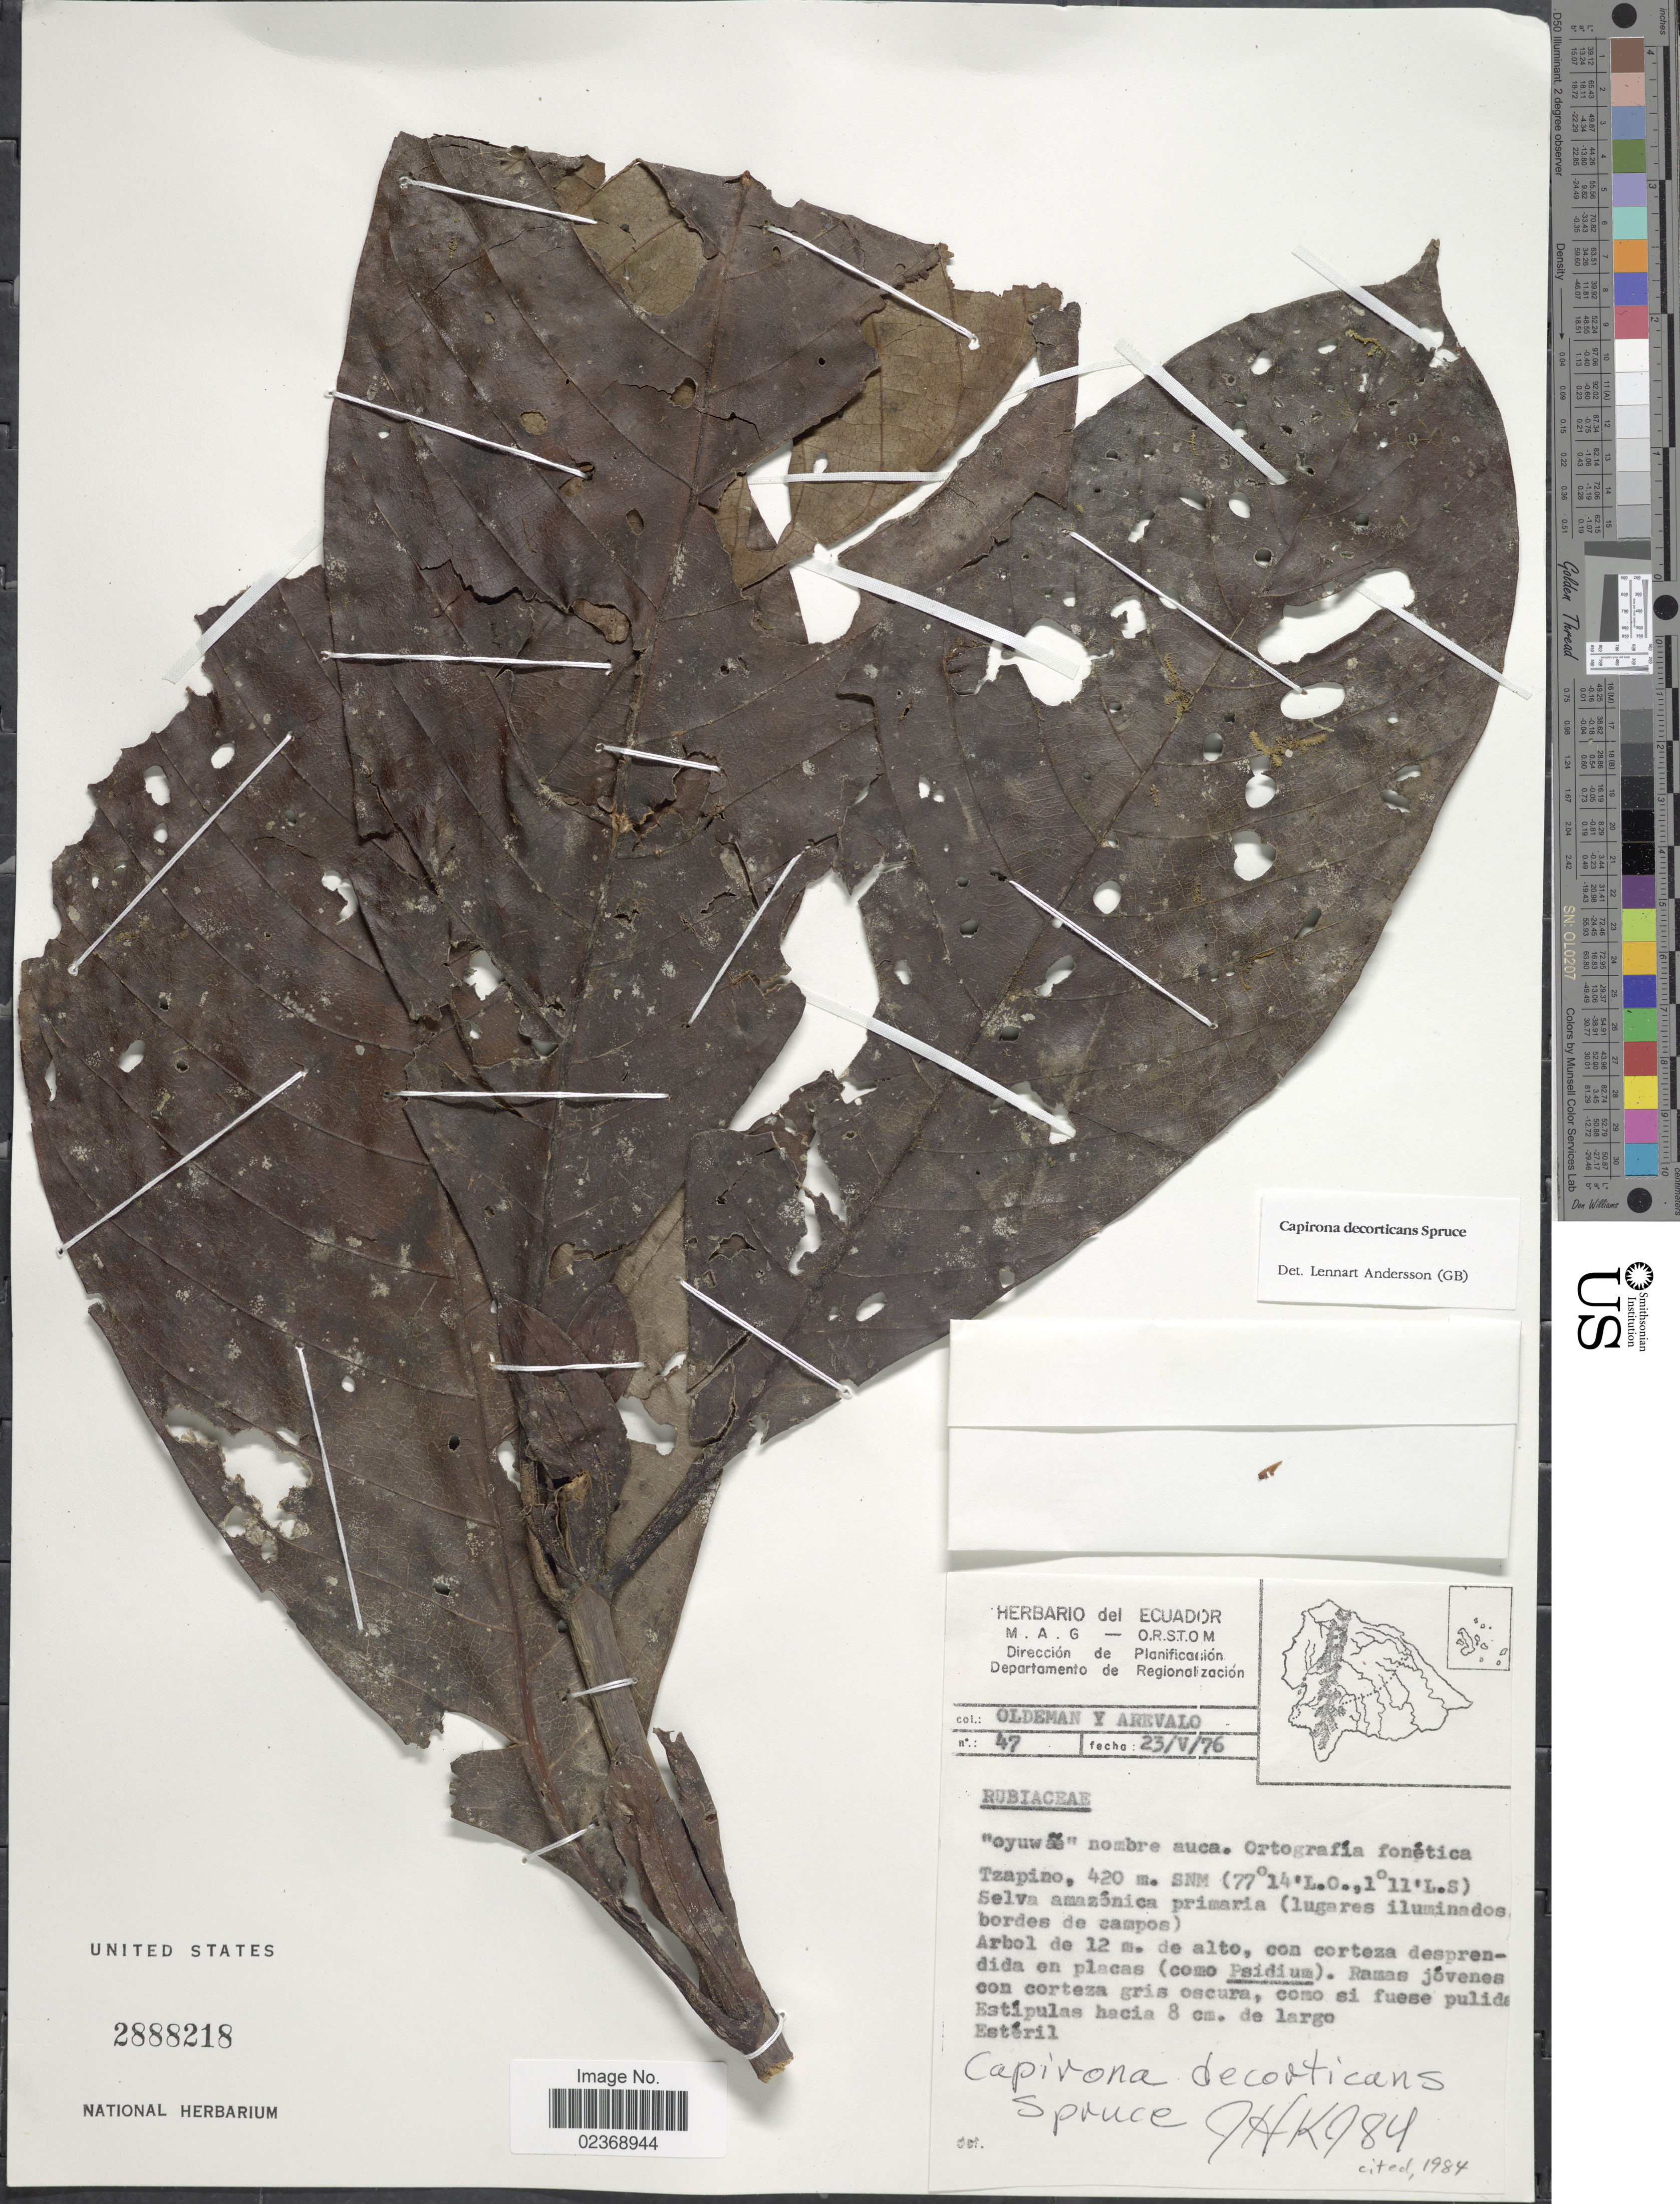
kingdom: Plantae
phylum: Tracheophyta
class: Magnoliopsida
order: Gentianales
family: Rubiaceae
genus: Capirona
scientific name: Capirona decorticans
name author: Spruce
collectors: -- Oldeman & -. Arevalo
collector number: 47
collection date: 1976-05-23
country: Ecuador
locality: Tzapino, SNM,Selva amazônica primaria (lugares iluminados bordes de campos)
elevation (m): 420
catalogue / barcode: US 2888218